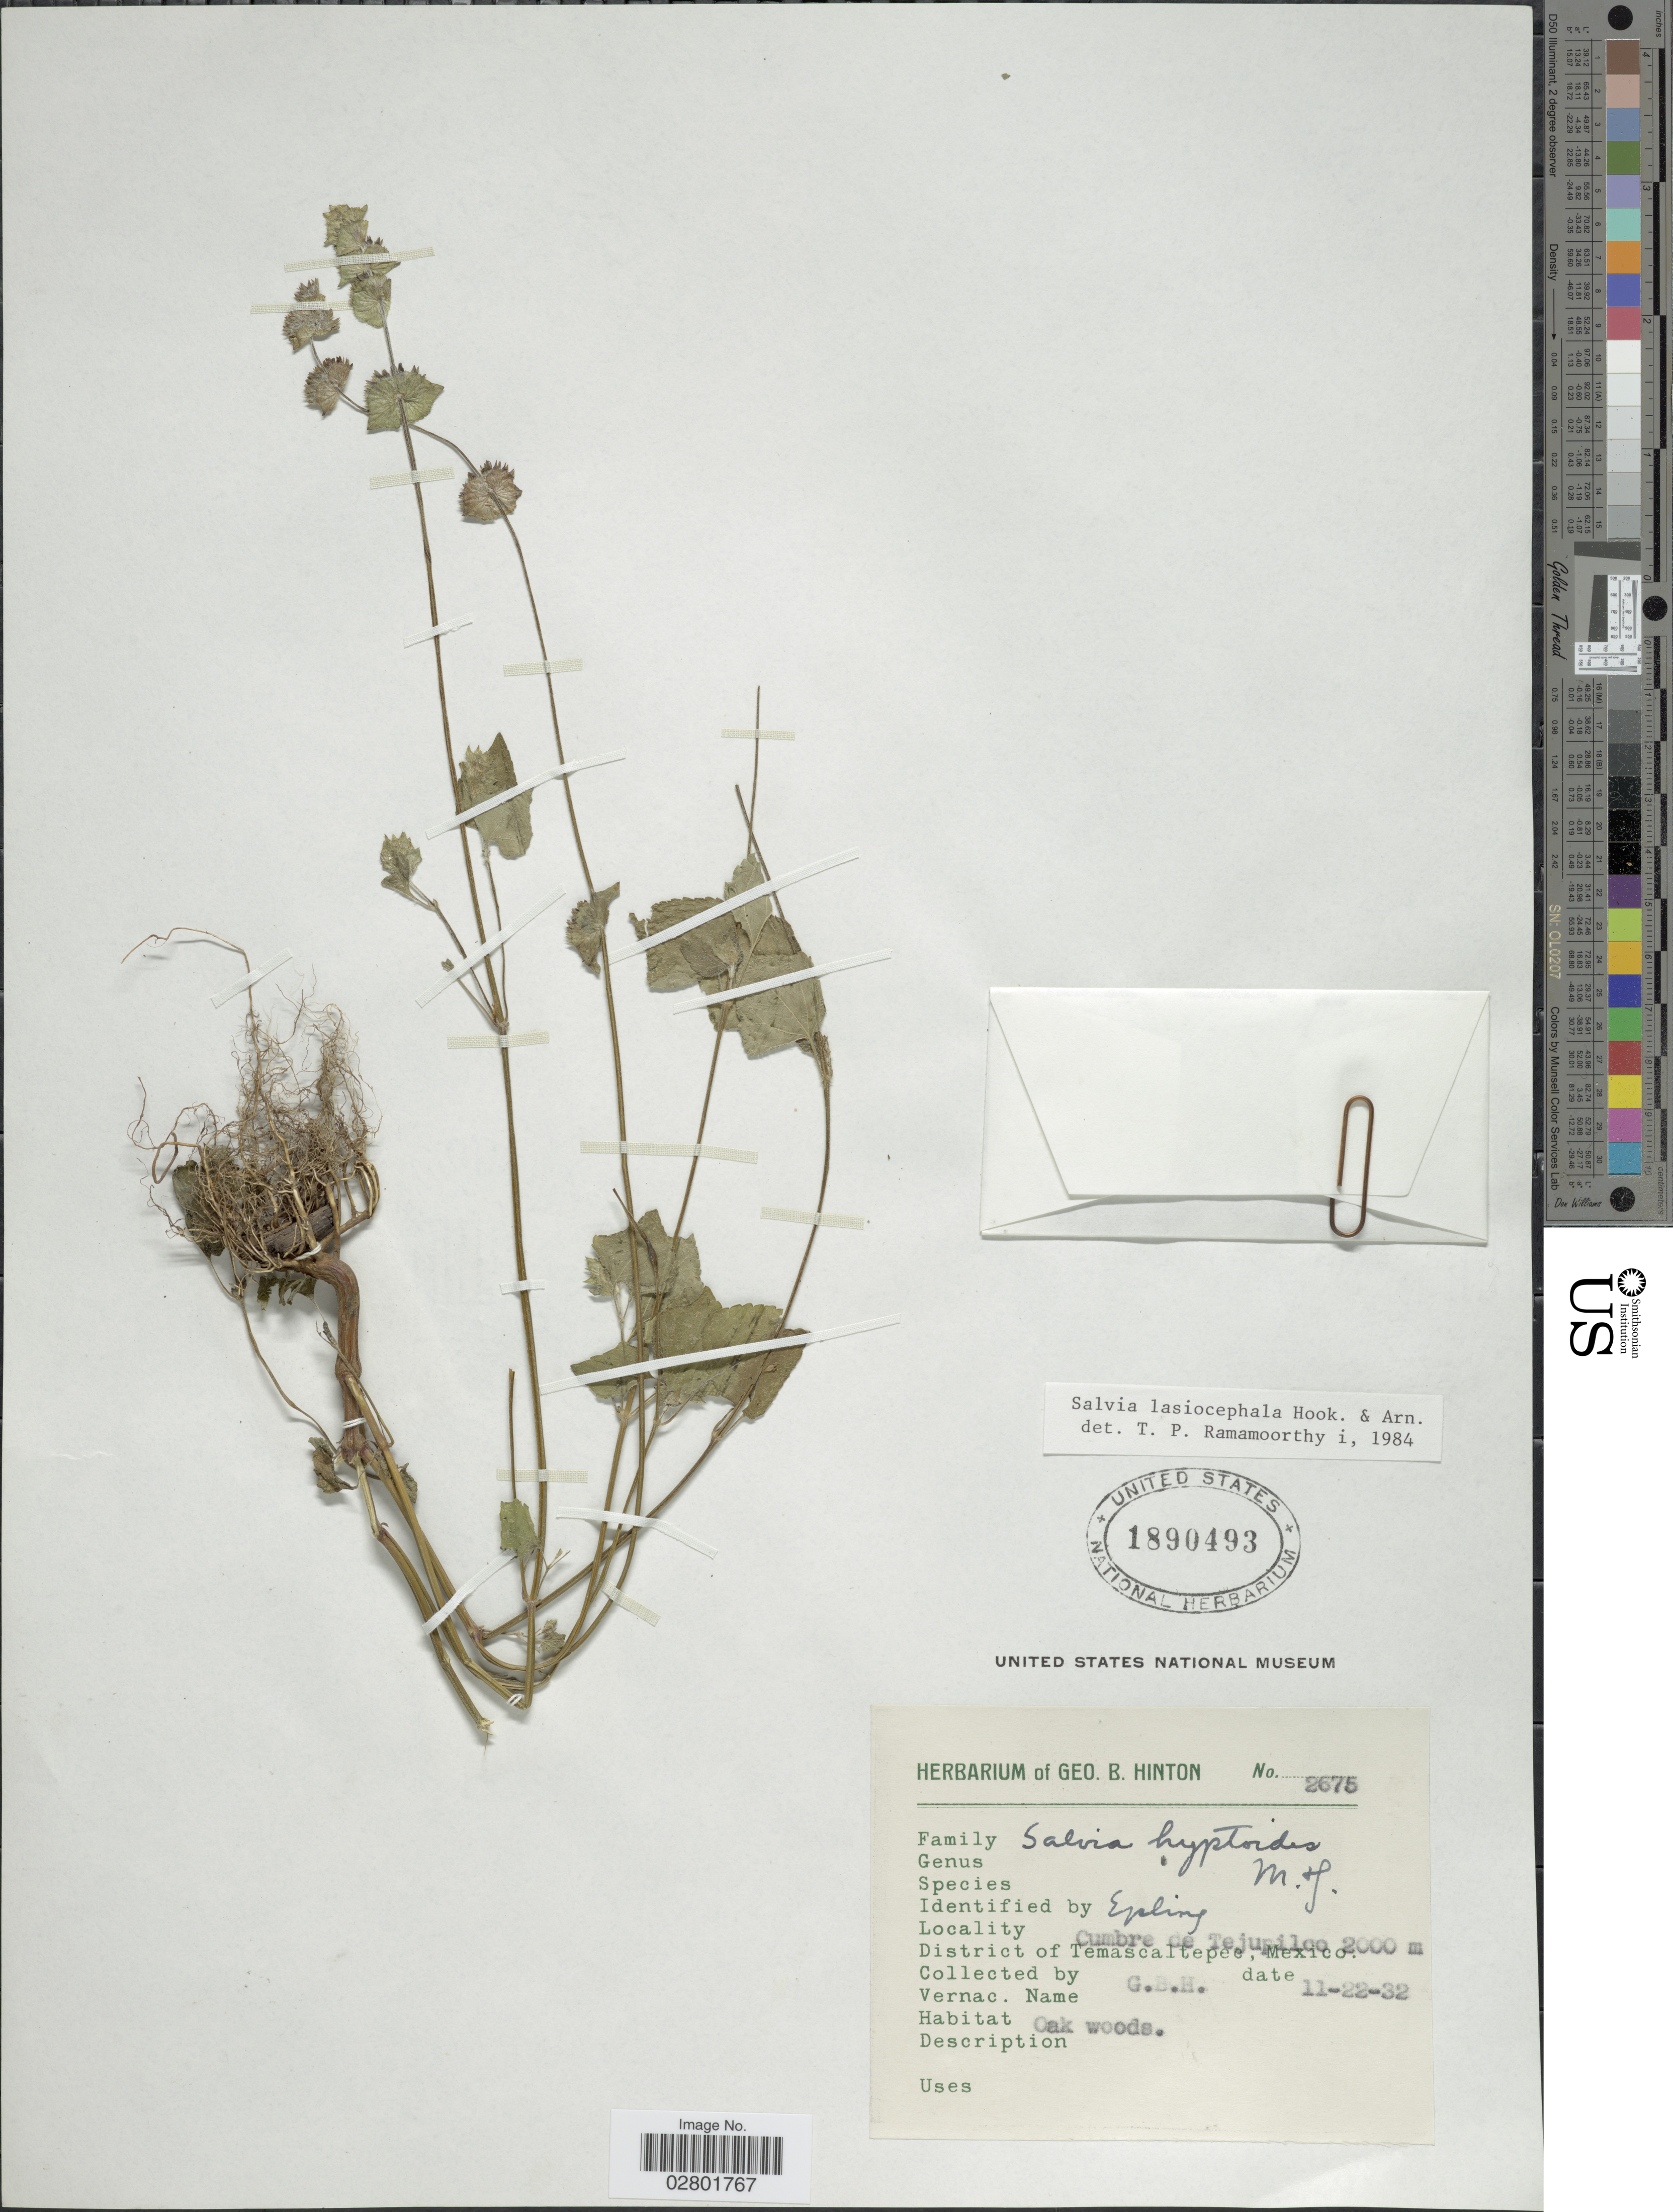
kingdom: Plantae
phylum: Tracheophyta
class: Magnoliopsida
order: Lamiales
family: Lamiaceae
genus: Salvia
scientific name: Salvia lasiocephala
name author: Hook. & Arn.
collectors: G. B. Hinton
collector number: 2675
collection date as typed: Transcribed d/m/y: 22/11/32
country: Mexico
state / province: México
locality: Cumbre de Tejupilco, District of Temascaltepec.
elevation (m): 2000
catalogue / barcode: US 1890493